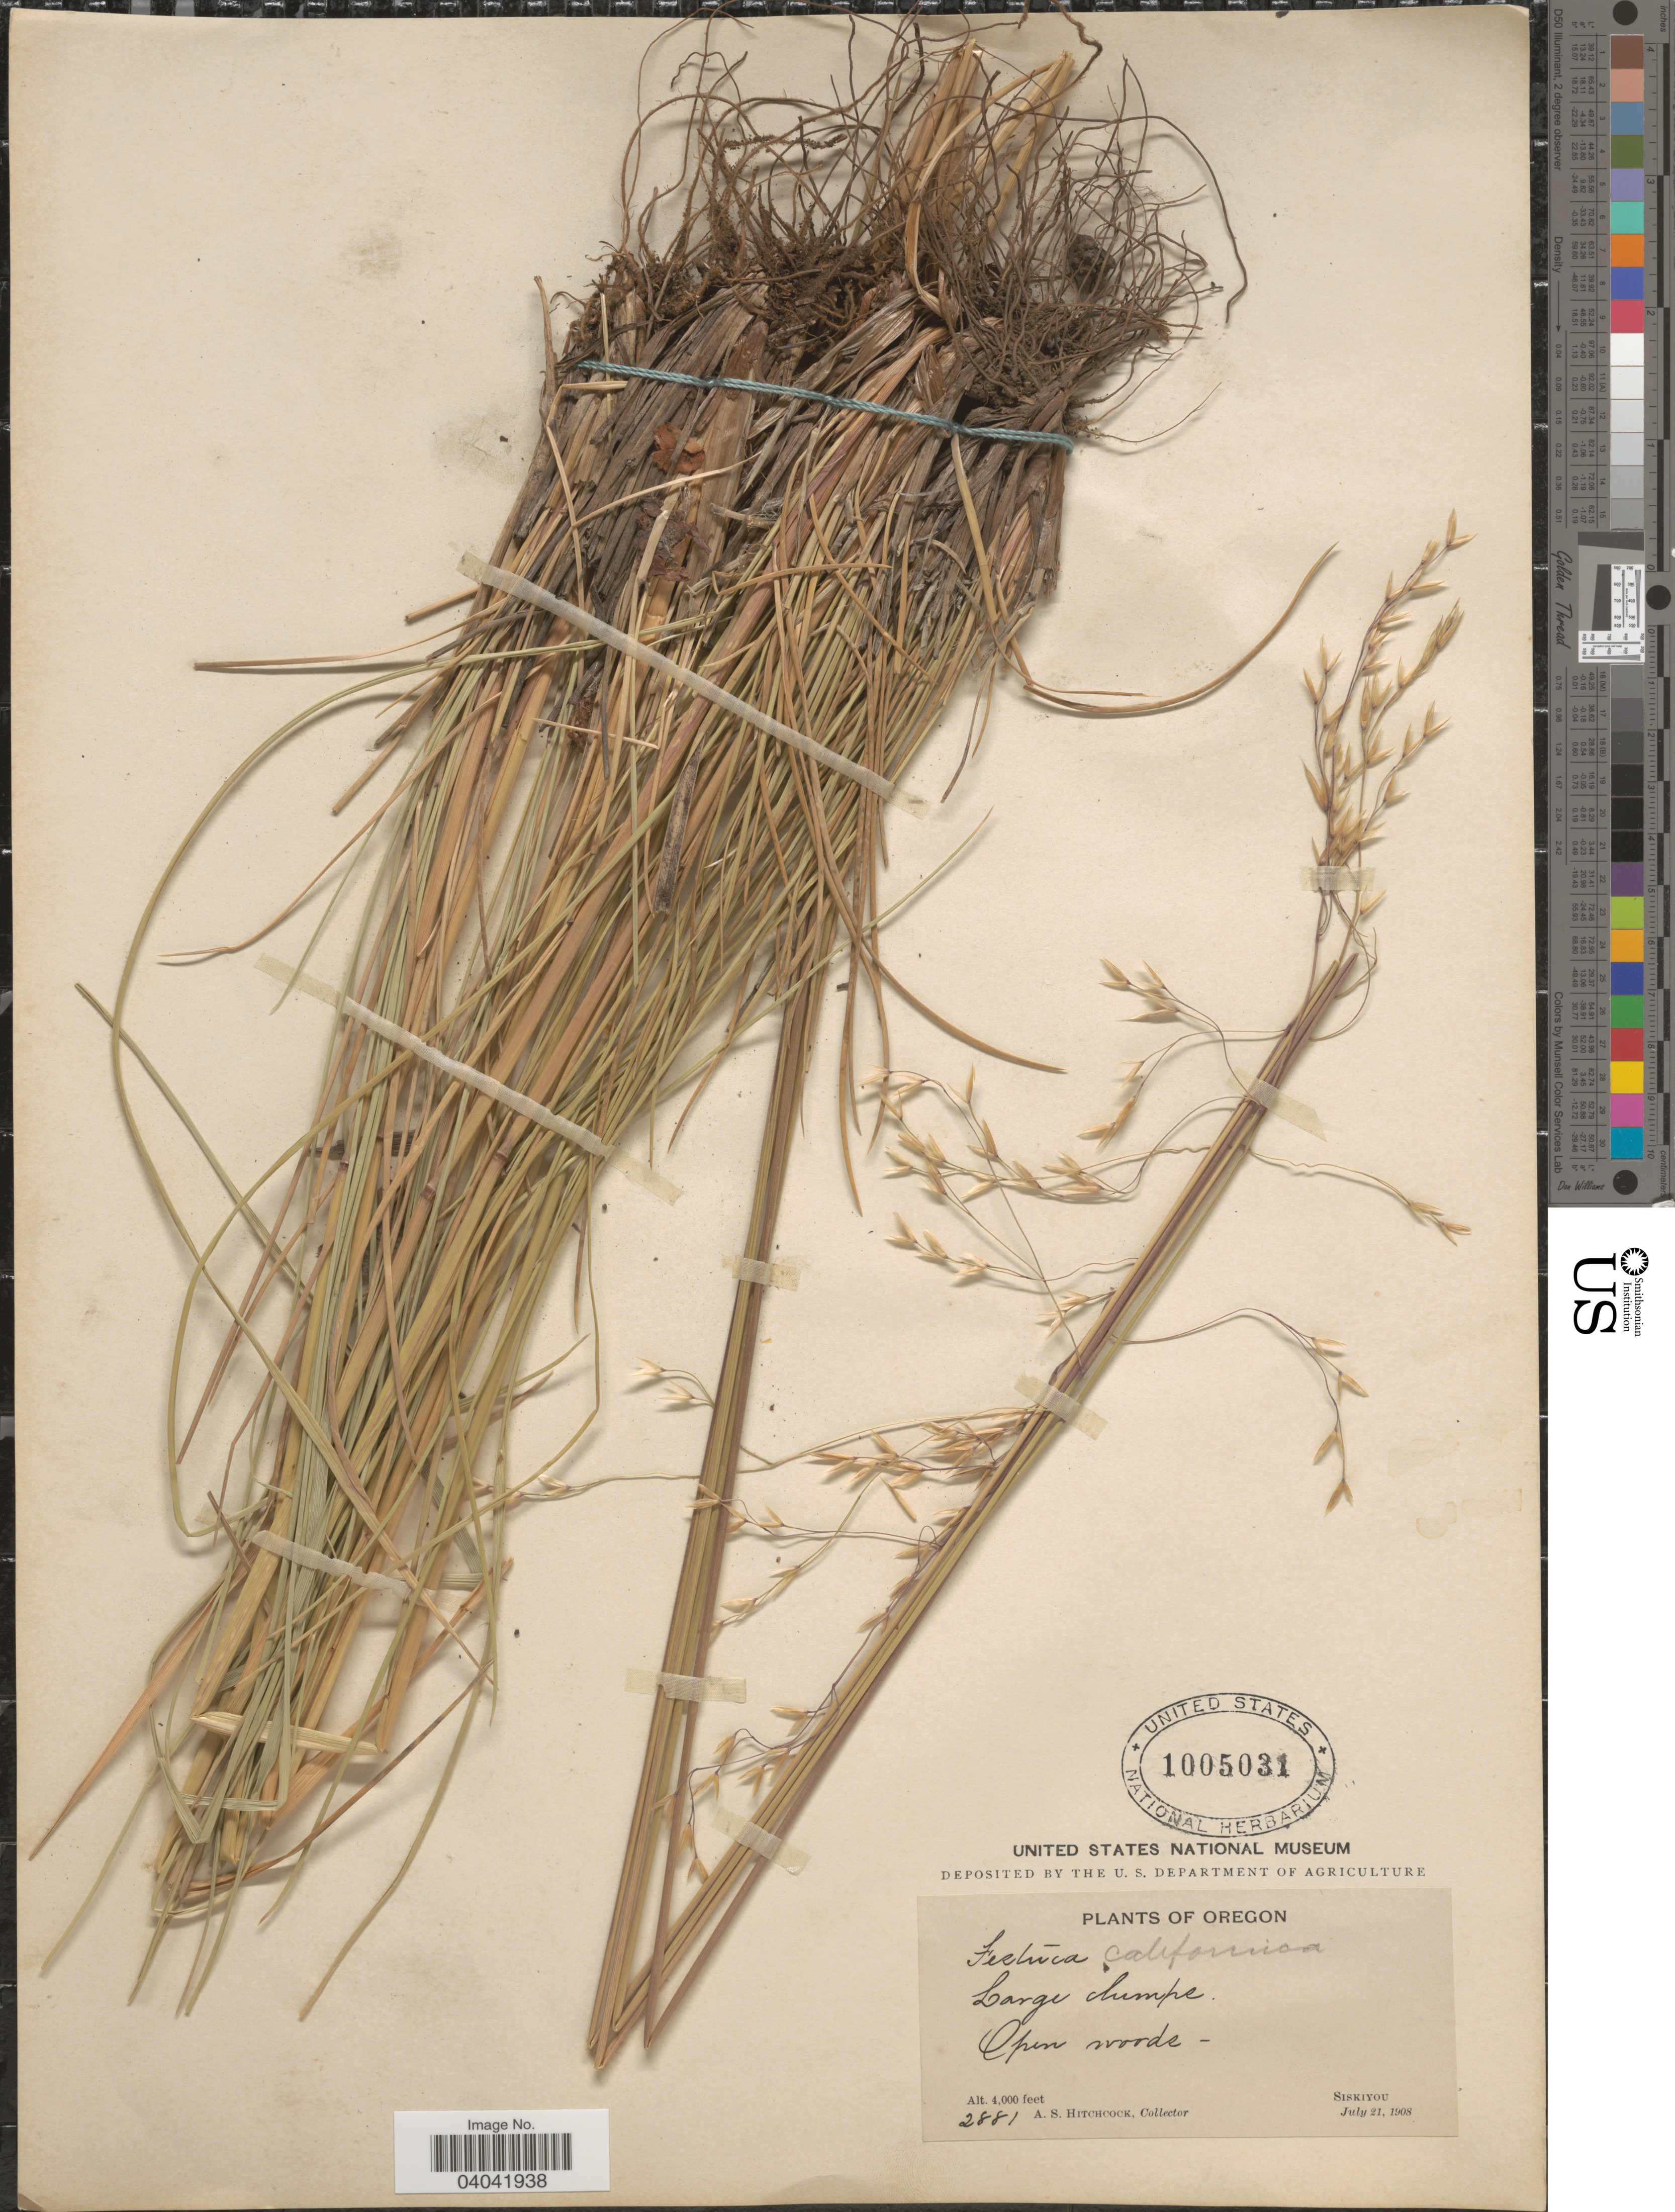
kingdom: Plantae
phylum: Tracheophyta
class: Liliopsida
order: Poales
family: Poaceae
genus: Festuca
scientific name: Festuca californica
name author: Vasey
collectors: A. S. Hitchcock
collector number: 2881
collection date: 1908-07-21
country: United States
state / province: Oregon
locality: Siskiyou.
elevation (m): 1219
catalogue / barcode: US 1005031